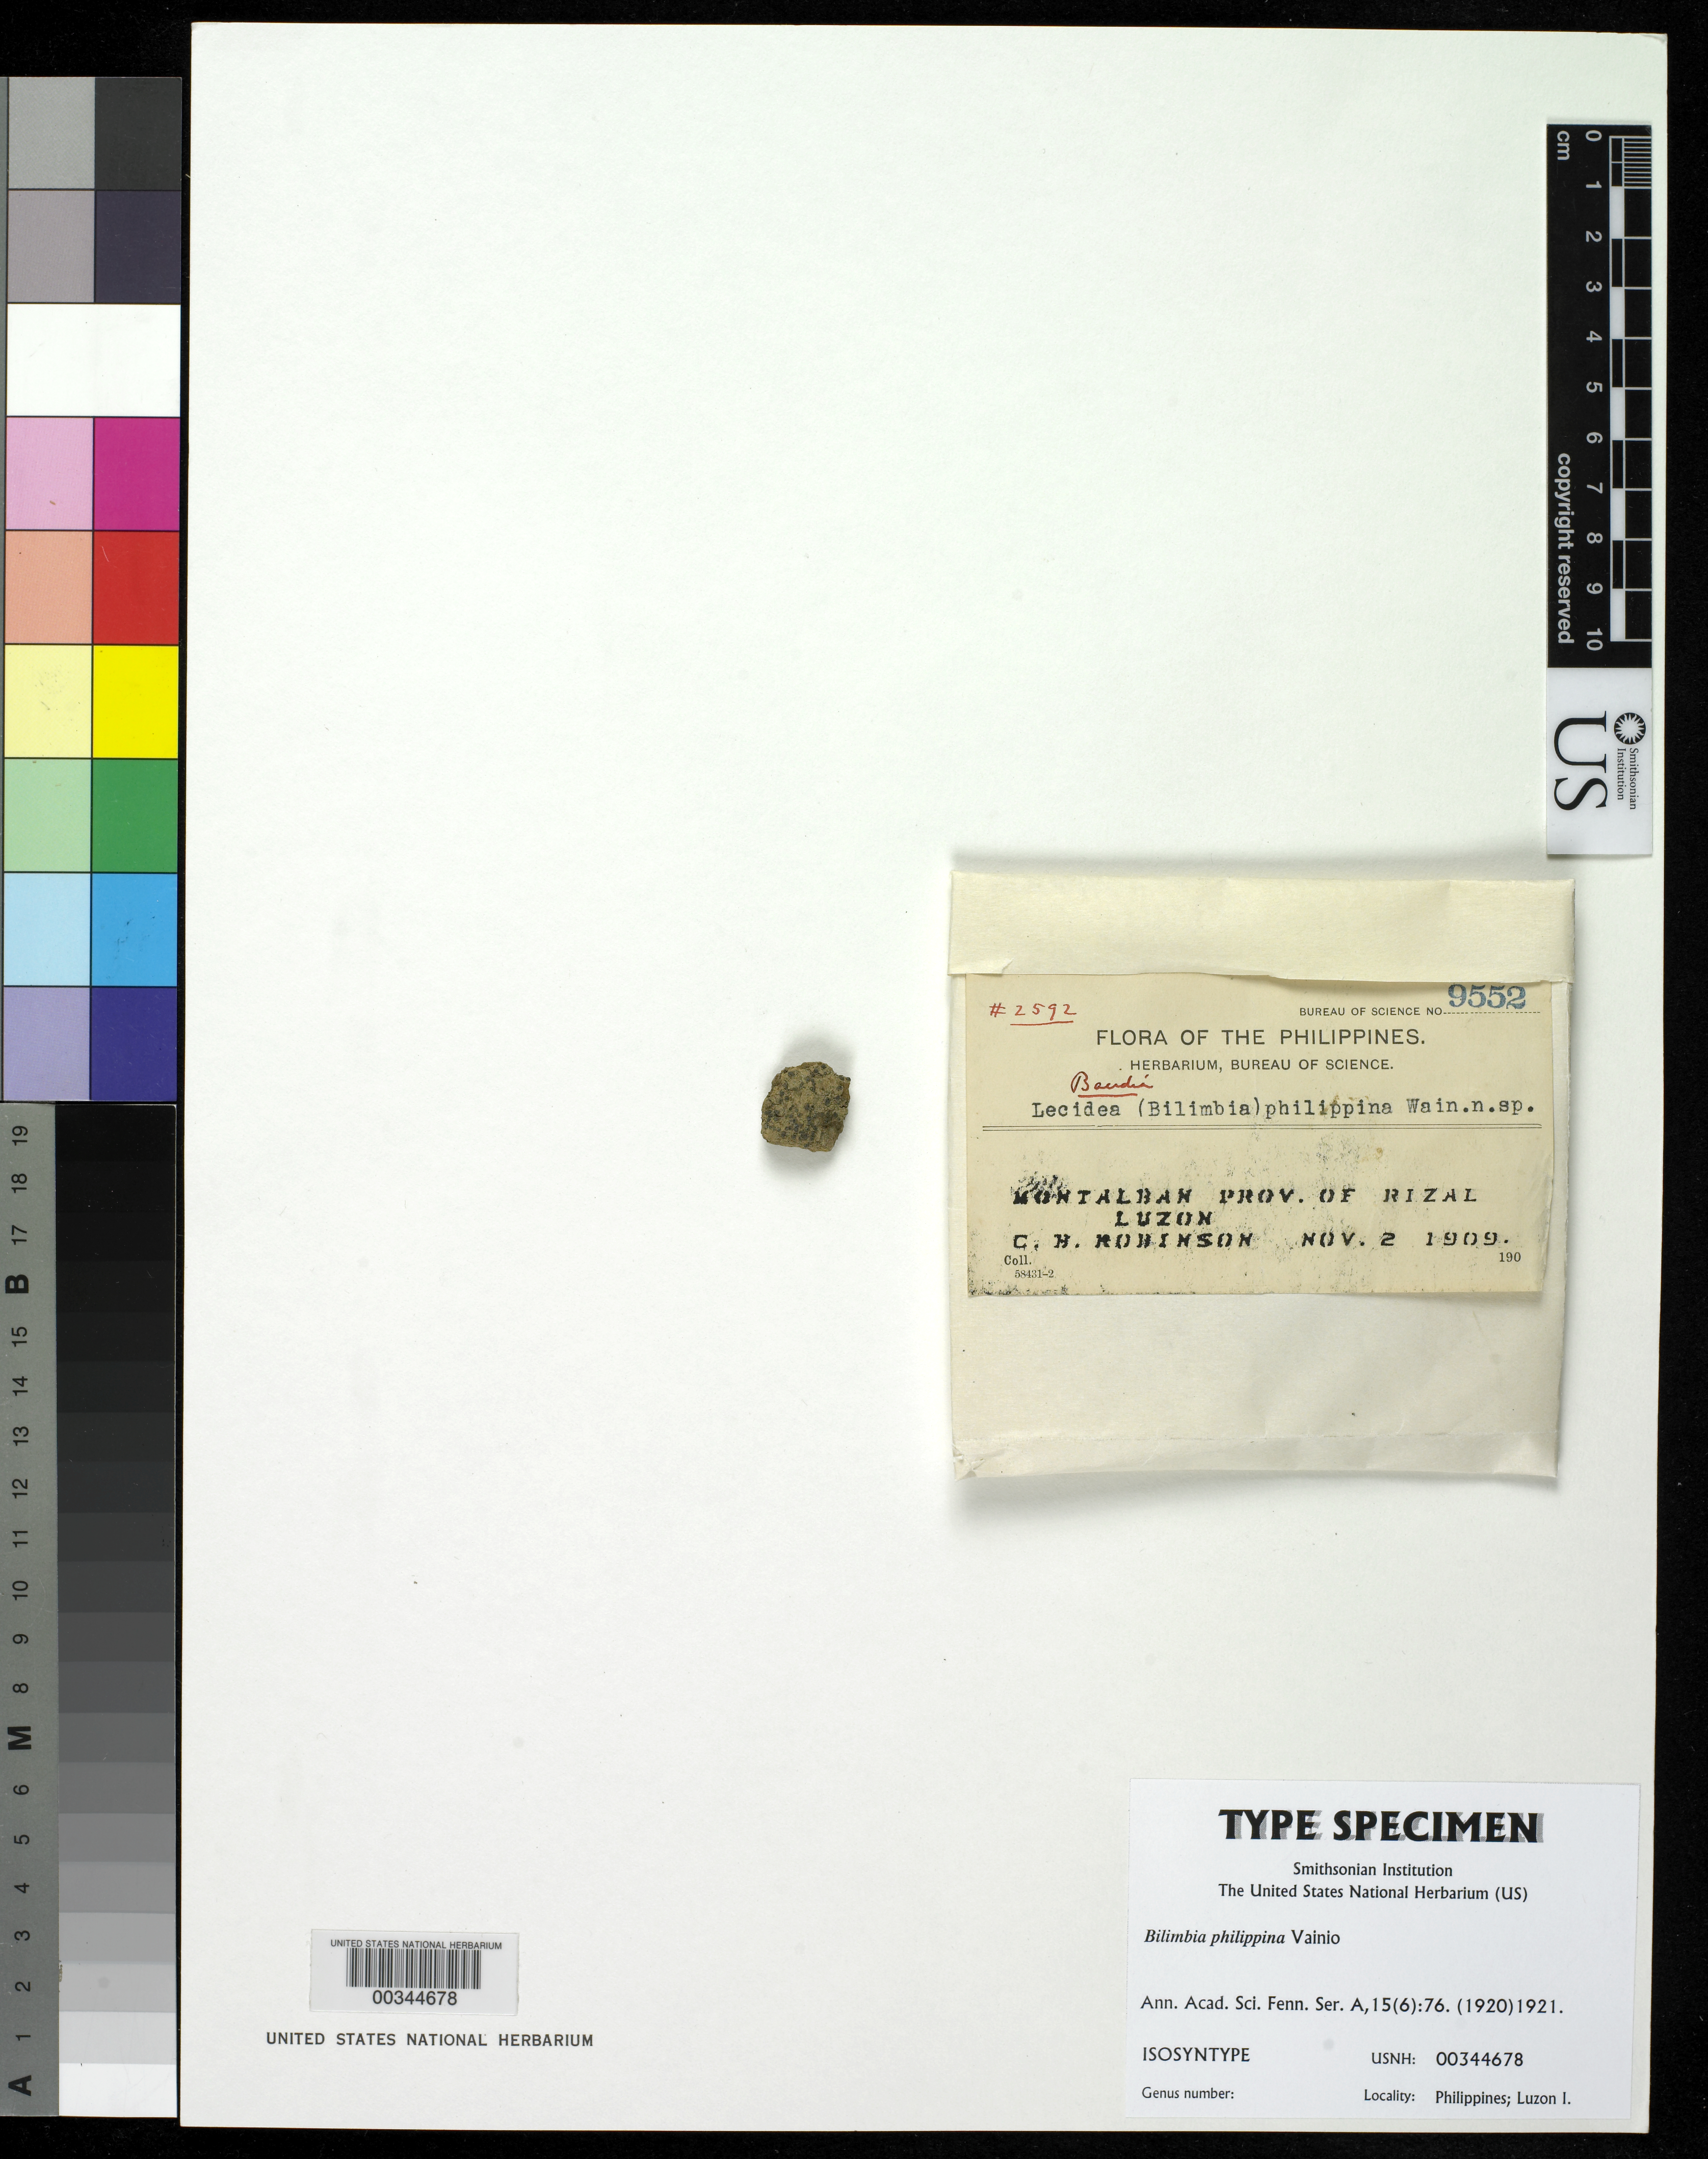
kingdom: Fungi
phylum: Ascomycota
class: Lecanoromycetes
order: Lecanorales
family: Ramalinaceae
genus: Bilimbia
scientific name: Bilimbia philippina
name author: Vain.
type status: Isosyntype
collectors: C. H. Robinson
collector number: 2592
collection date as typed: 02 Nov 1909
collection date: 1909-11-02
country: Philippines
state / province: Calabarzon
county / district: Rizal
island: Luzon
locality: Montalban.